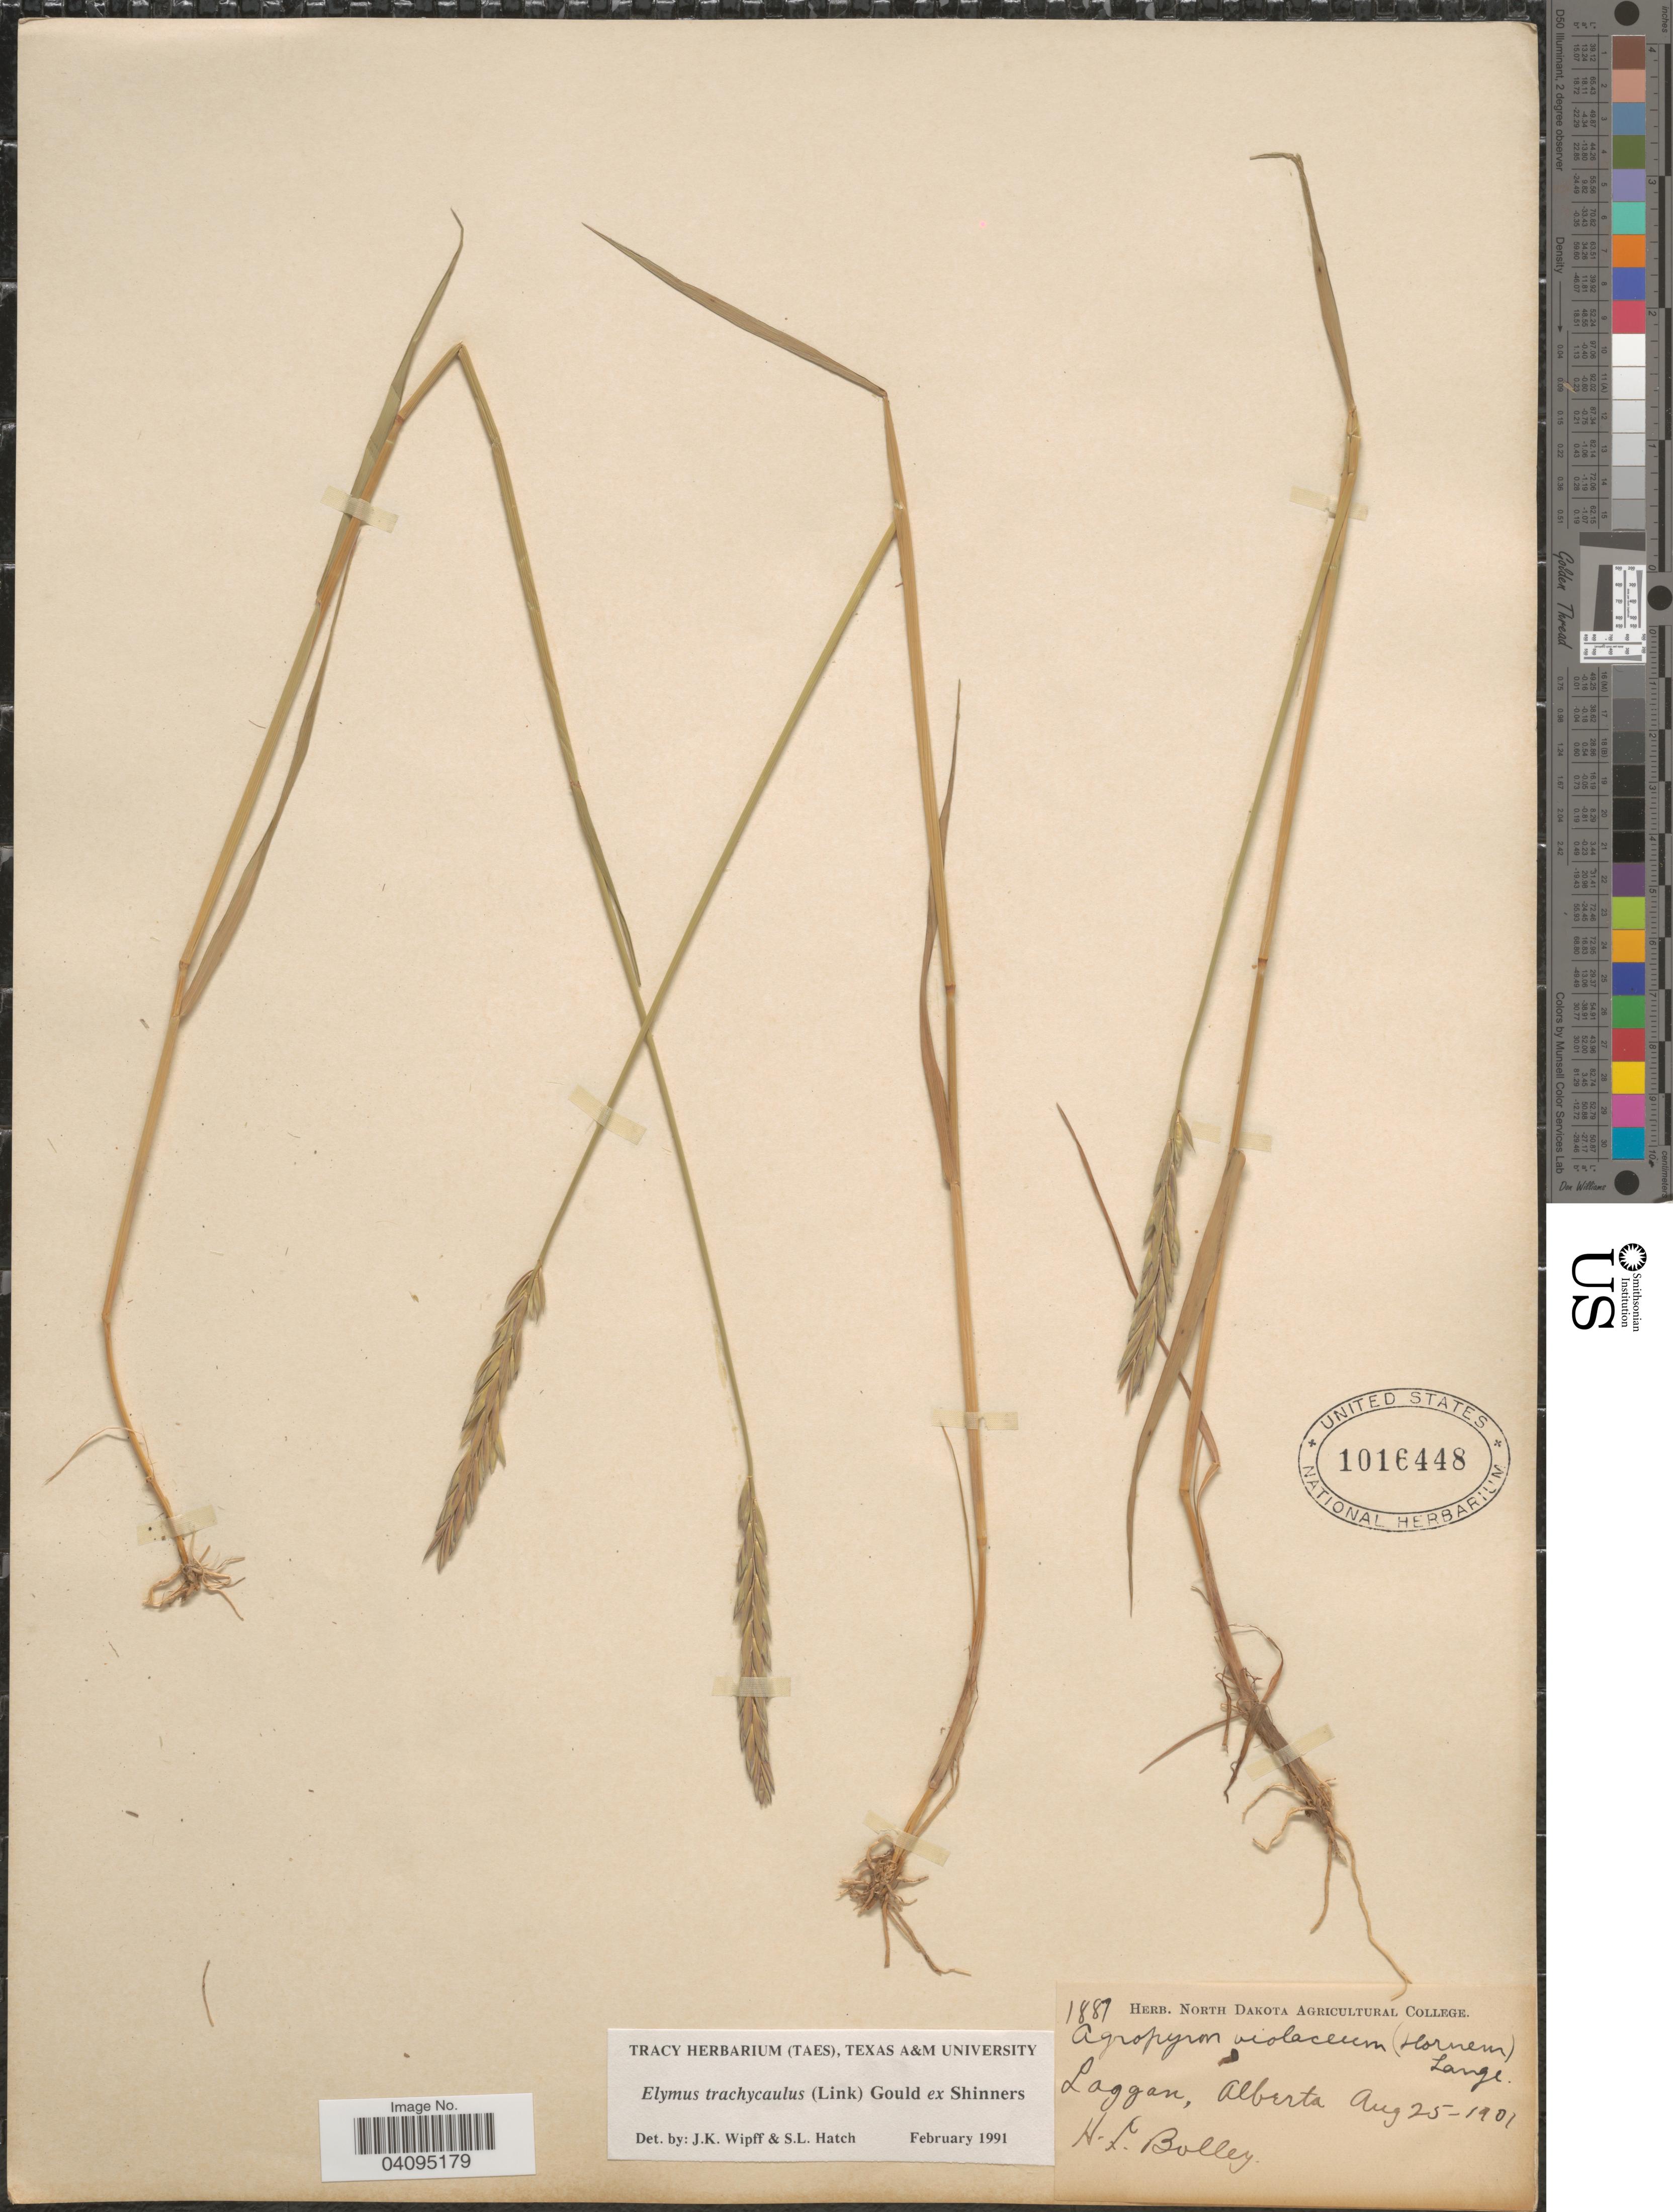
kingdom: Plantae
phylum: Tracheophyta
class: Liliopsida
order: Poales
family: Poaceae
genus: Elymus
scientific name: Elymus trachycaulus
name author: (Link) Gould ex Shinners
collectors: H. Bolley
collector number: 1887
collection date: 1901-08-25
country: Canada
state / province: Alberta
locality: Loggan.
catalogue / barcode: US 1016448